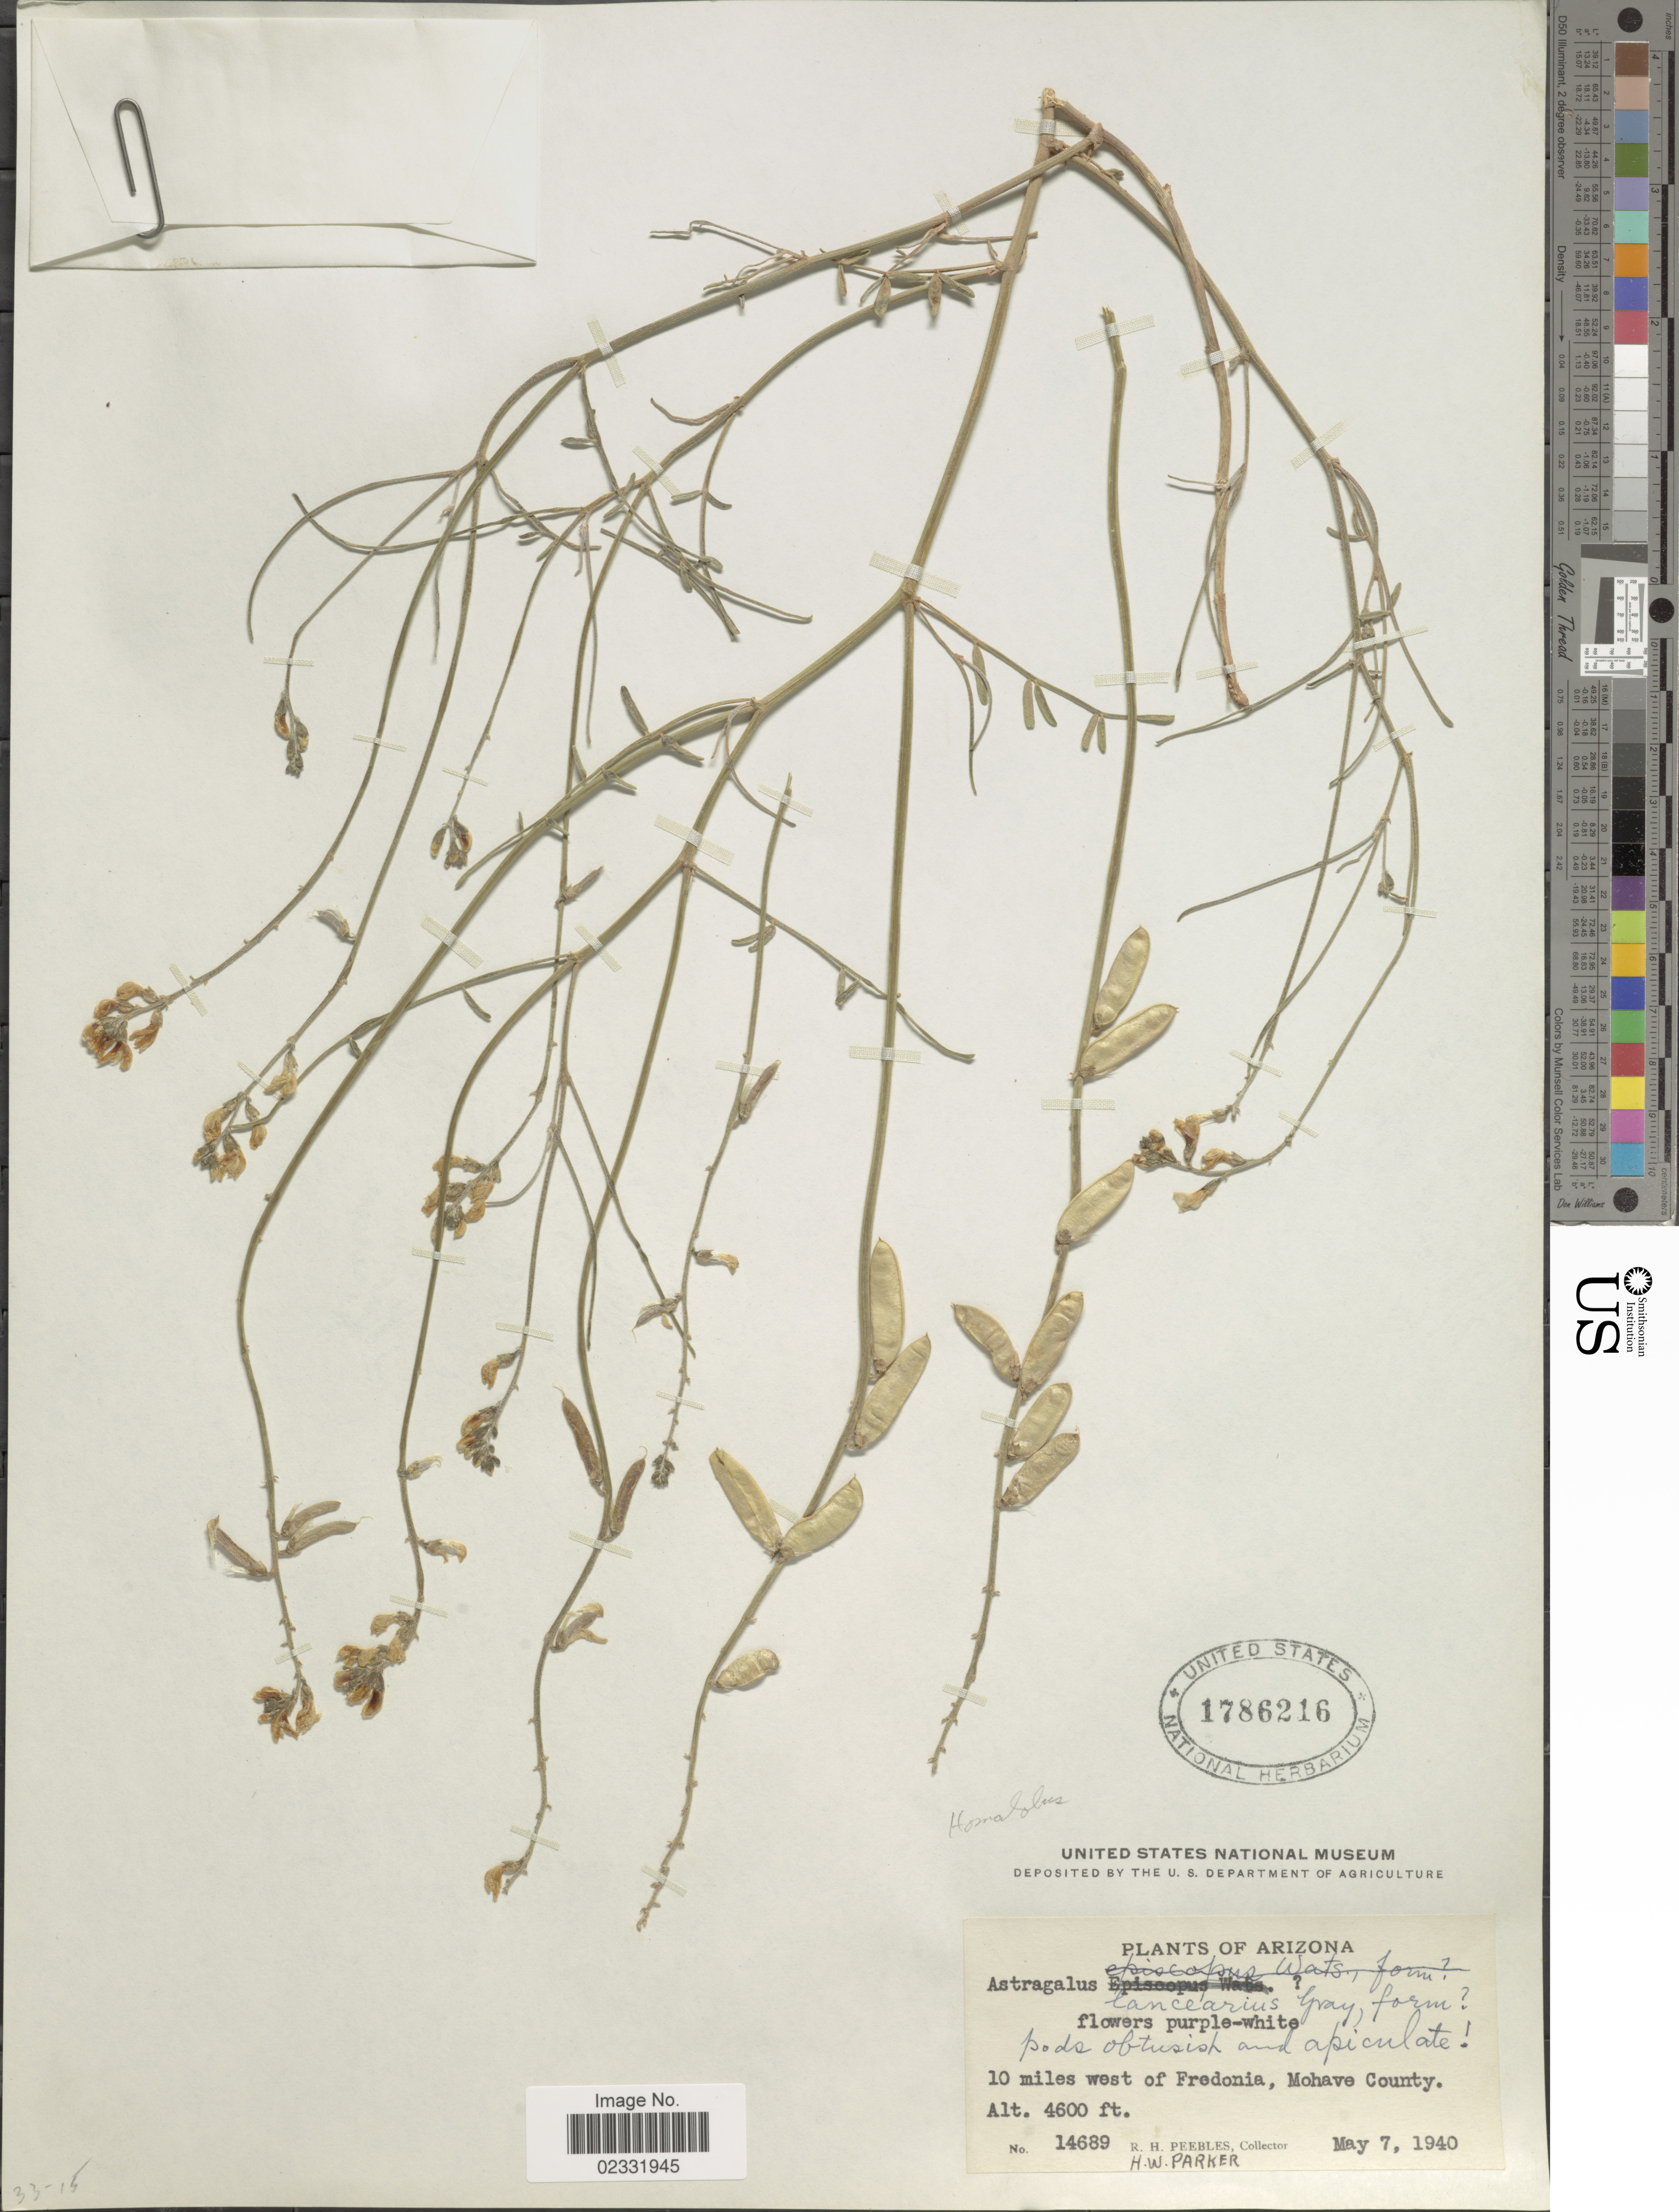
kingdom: Plantae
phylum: Tracheophyta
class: Magnoliopsida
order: Fabales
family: Fabaceae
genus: Astragalus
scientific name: Astragalus lancearius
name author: A. Gray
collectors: R. H. Peebles & H. W. Parker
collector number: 14689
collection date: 1940-05-07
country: United States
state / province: Arizona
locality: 10 miles west of Fredonia, Mohave County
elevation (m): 1402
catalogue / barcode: US 1786216